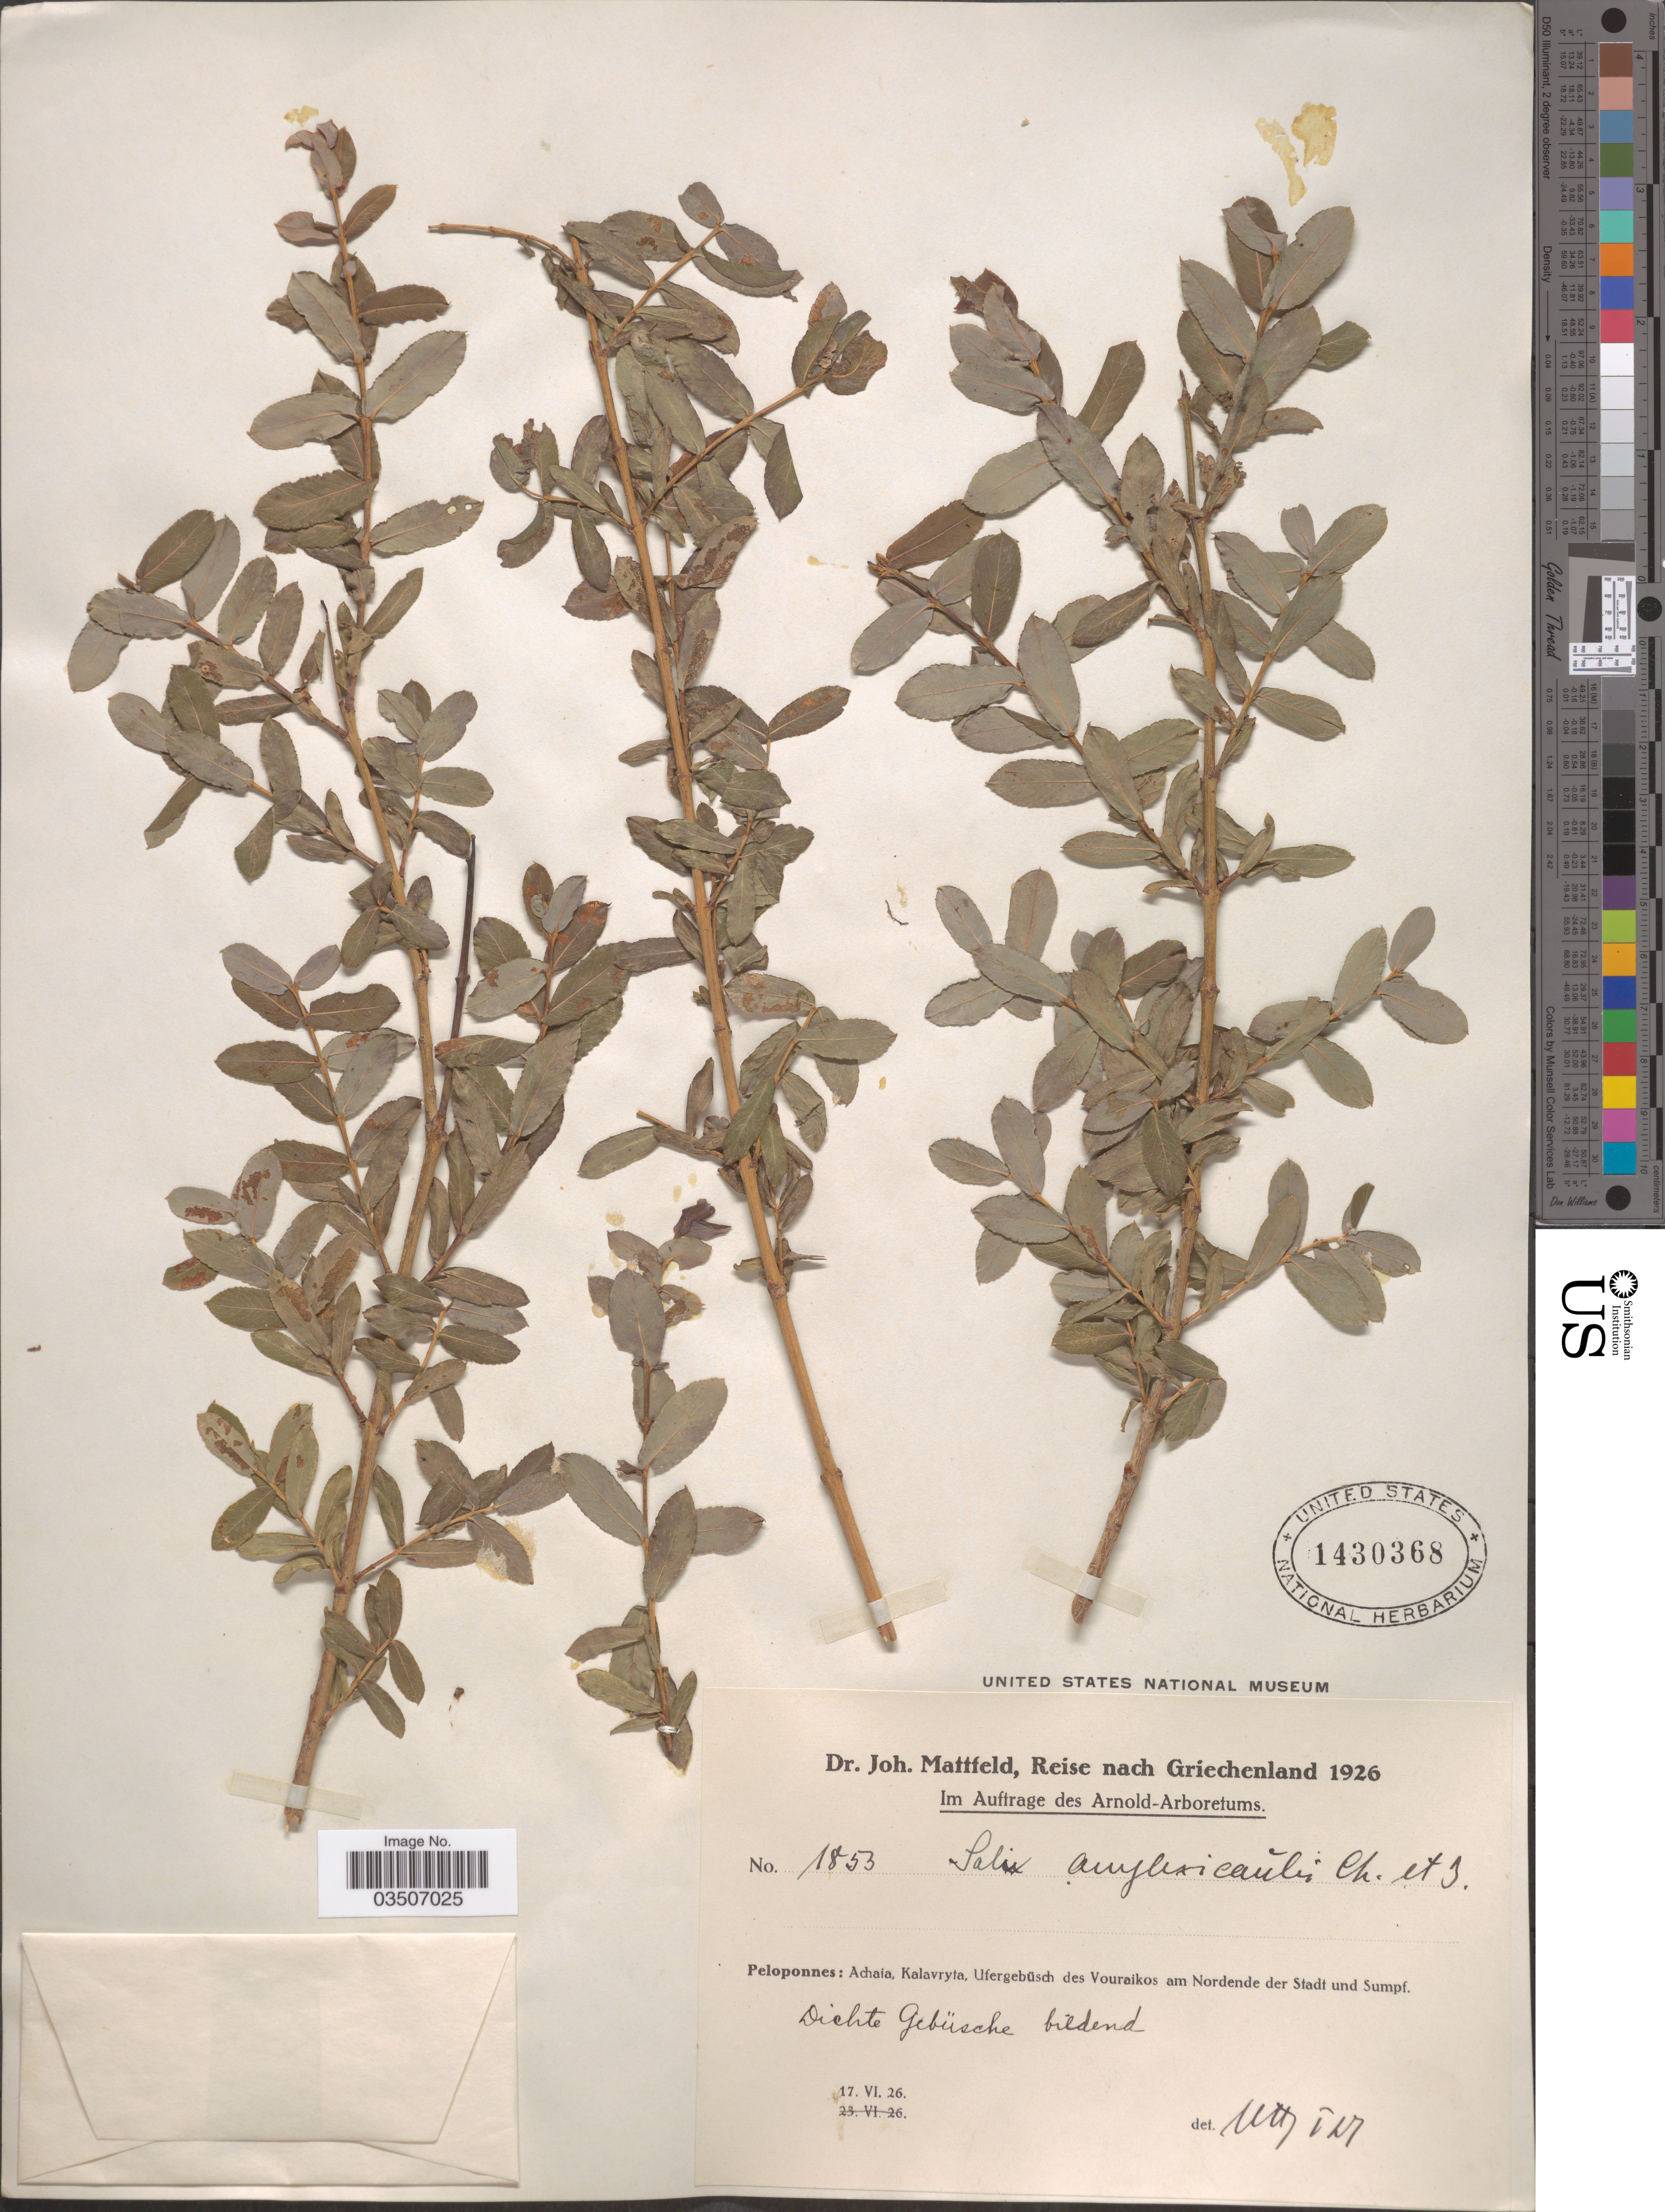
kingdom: Plantae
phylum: Tracheophyta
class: Magnoliopsida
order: Malpighiales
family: Salicaceae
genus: Salix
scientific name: Salix amplexicaulis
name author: Bory & Chaub.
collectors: J. Mattfeld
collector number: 1853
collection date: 1926-06-17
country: Greece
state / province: Peloponnese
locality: Griecheland. Peloponnes: Achaia, Kalavryta, Ufergebüsch des Vouraikos am Nordende der Stadt und Sumpf. Dichte Gebüsche bildend.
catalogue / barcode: US 1430368